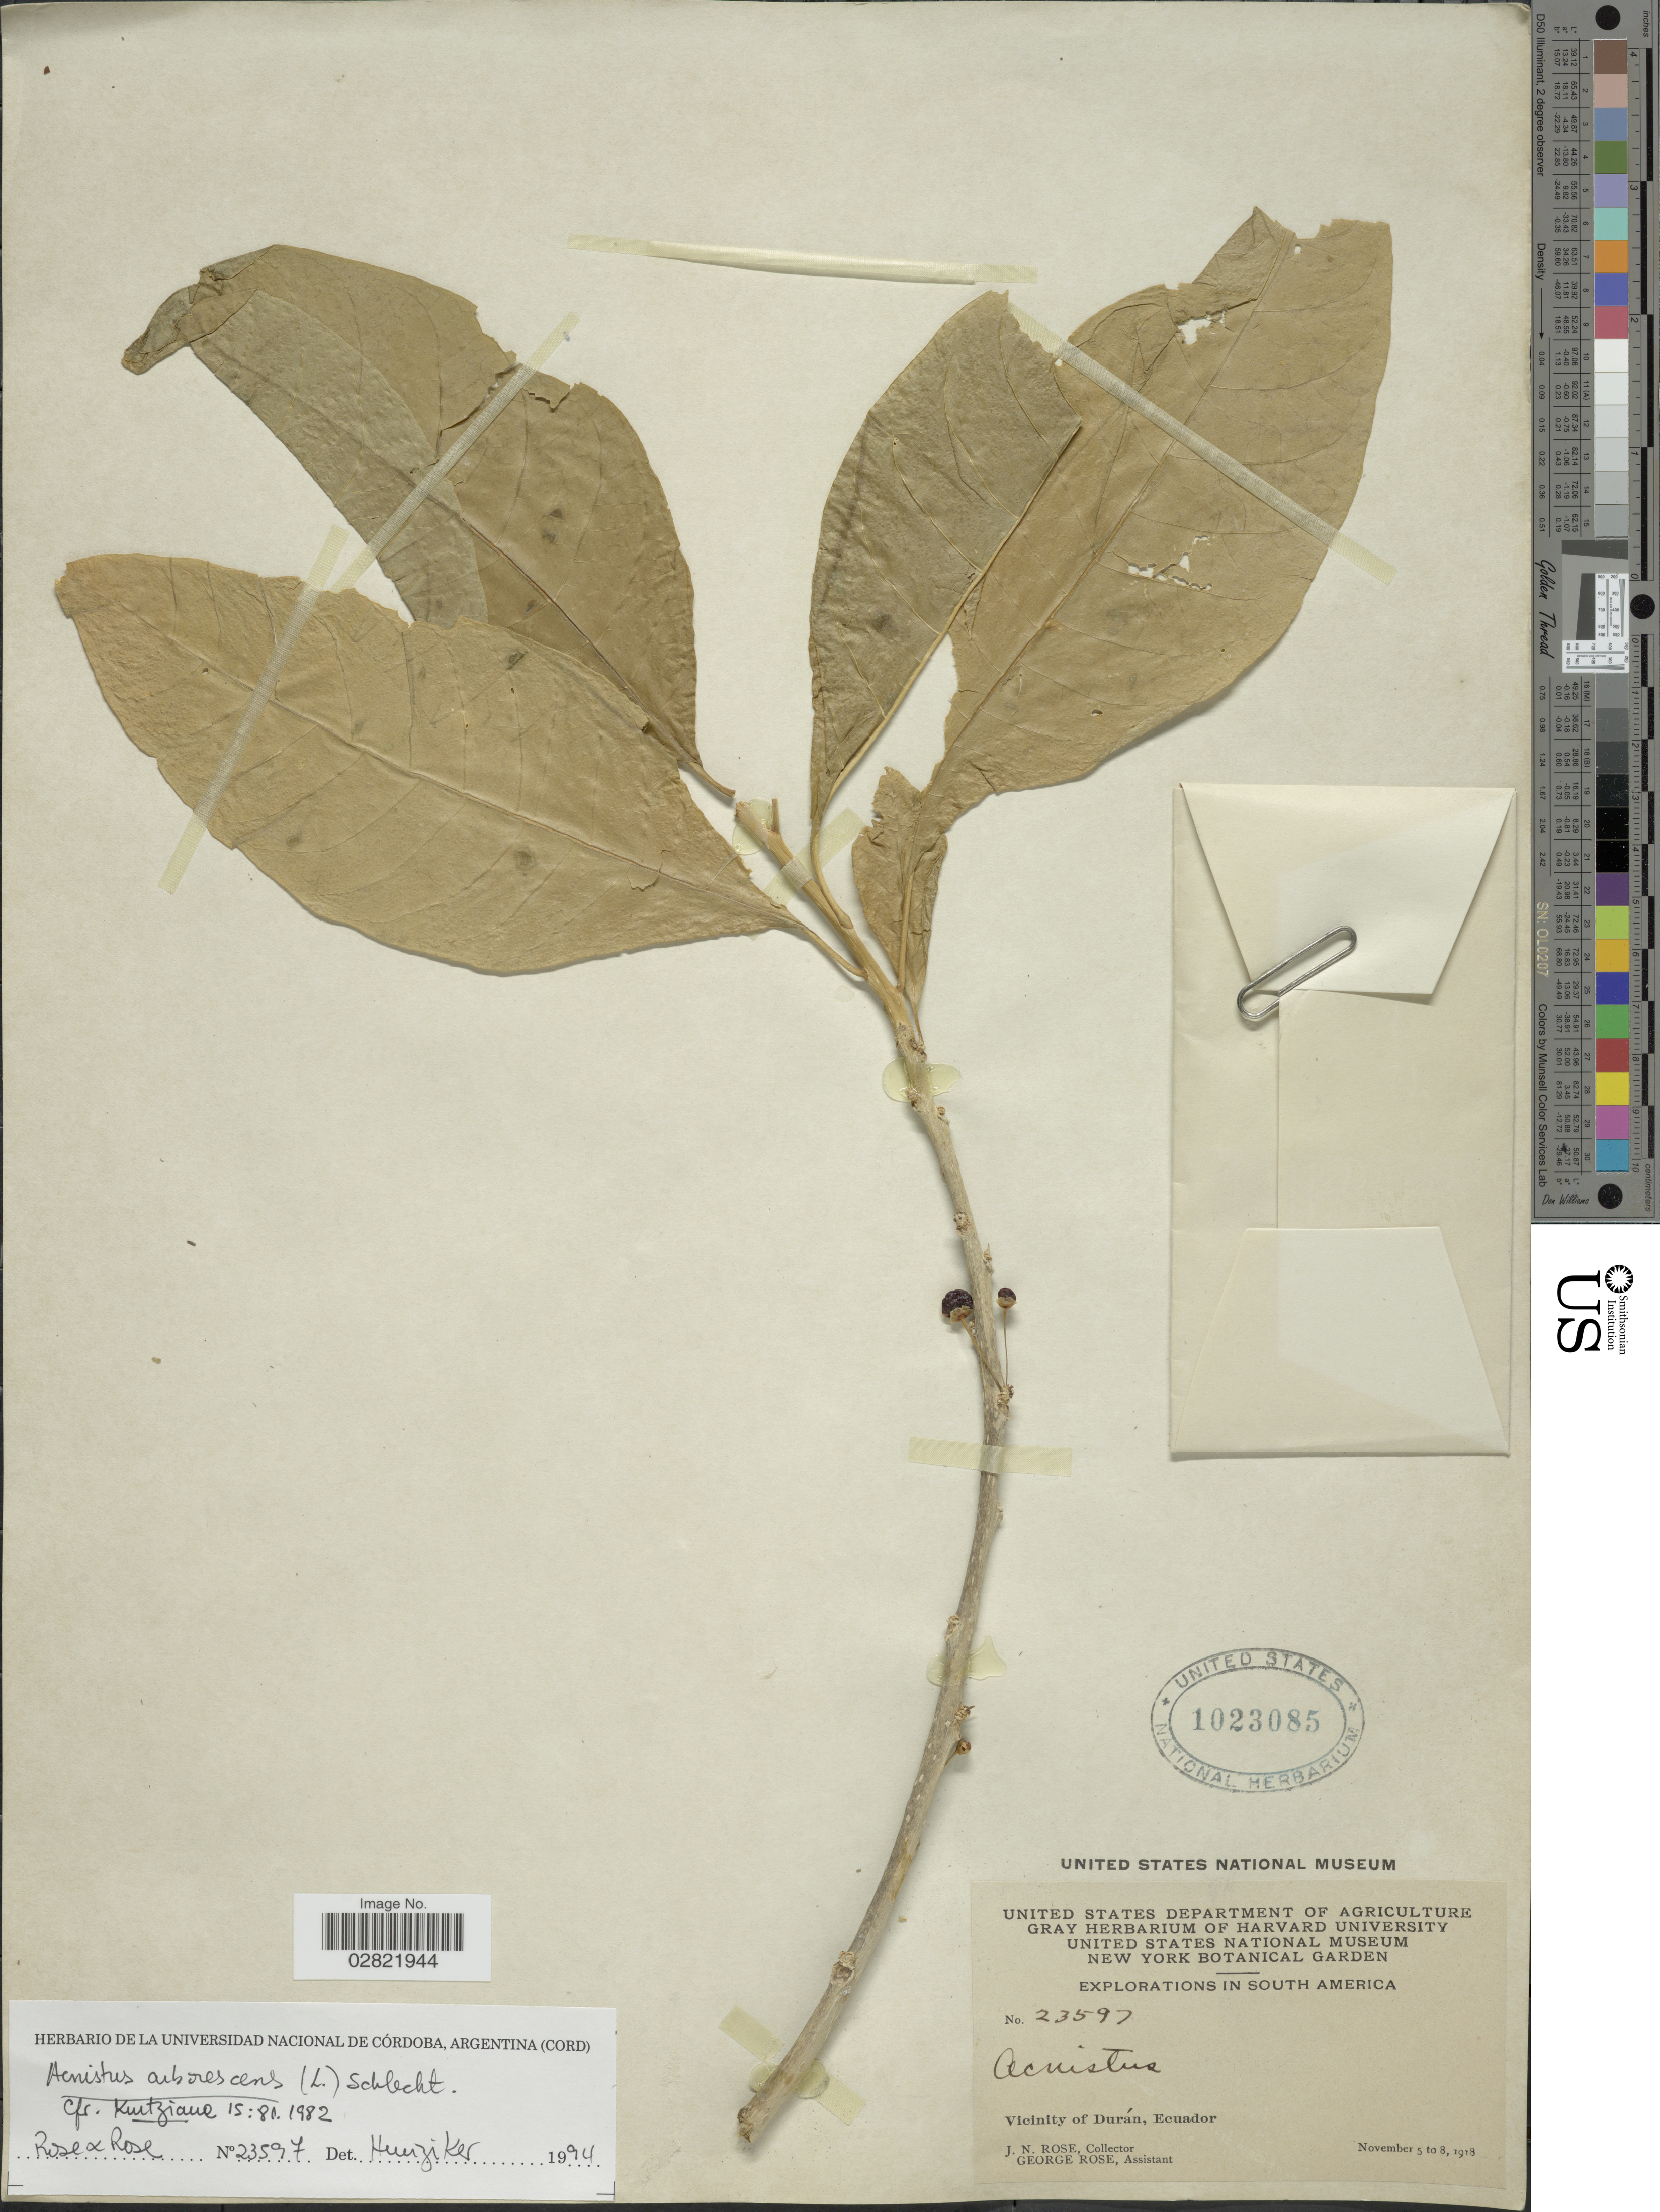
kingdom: Plantae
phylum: Tracheophyta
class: Magnoliopsida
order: Solanales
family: Solanaceae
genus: Acnistus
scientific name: Acnistus arborescens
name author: (L.) Schltdl.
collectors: J. N. Rose & G. Rose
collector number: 23597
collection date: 1918-11-05/1918-11-08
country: Ecuador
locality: Vicinity of Durán.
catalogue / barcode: US 1023085